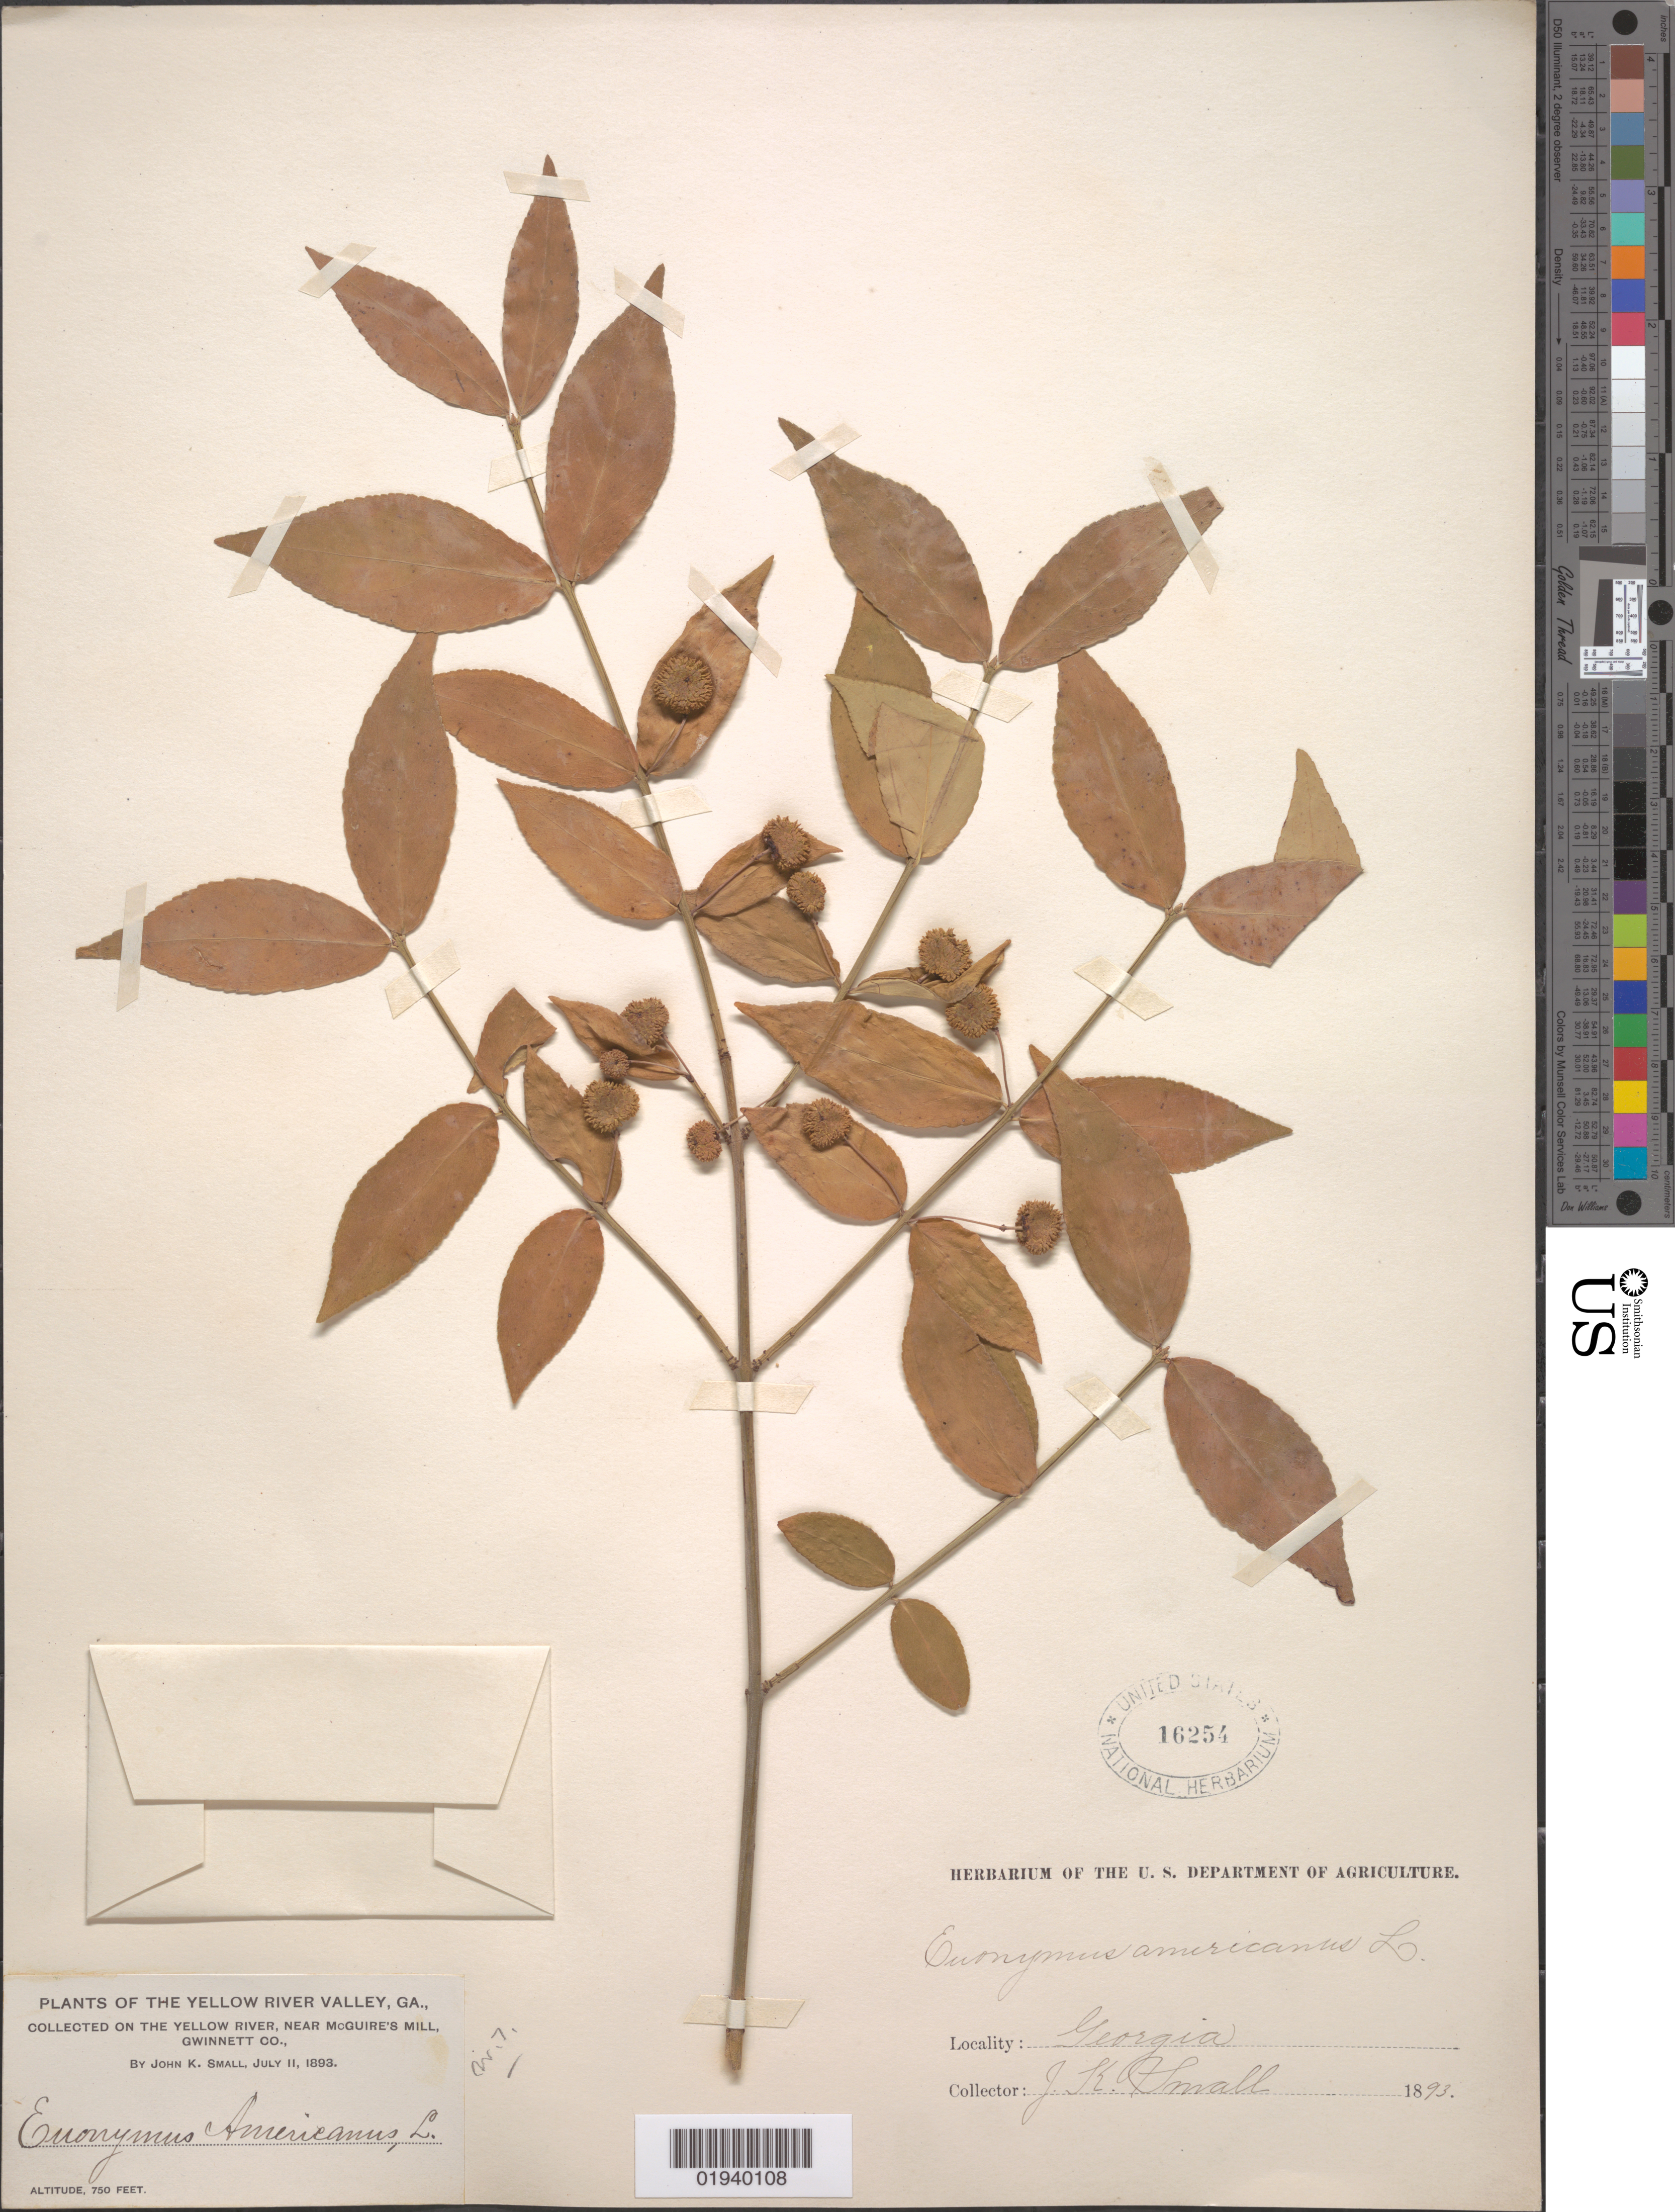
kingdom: Plantae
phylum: Tracheophyta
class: Magnoliopsida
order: Celastrales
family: Celastraceae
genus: Euonymus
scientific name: Euonymus americanus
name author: L.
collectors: J. K. Small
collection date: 1893-07-11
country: United States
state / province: Georgia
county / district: Gwinnett County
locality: Yellow River Valley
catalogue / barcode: US 16254